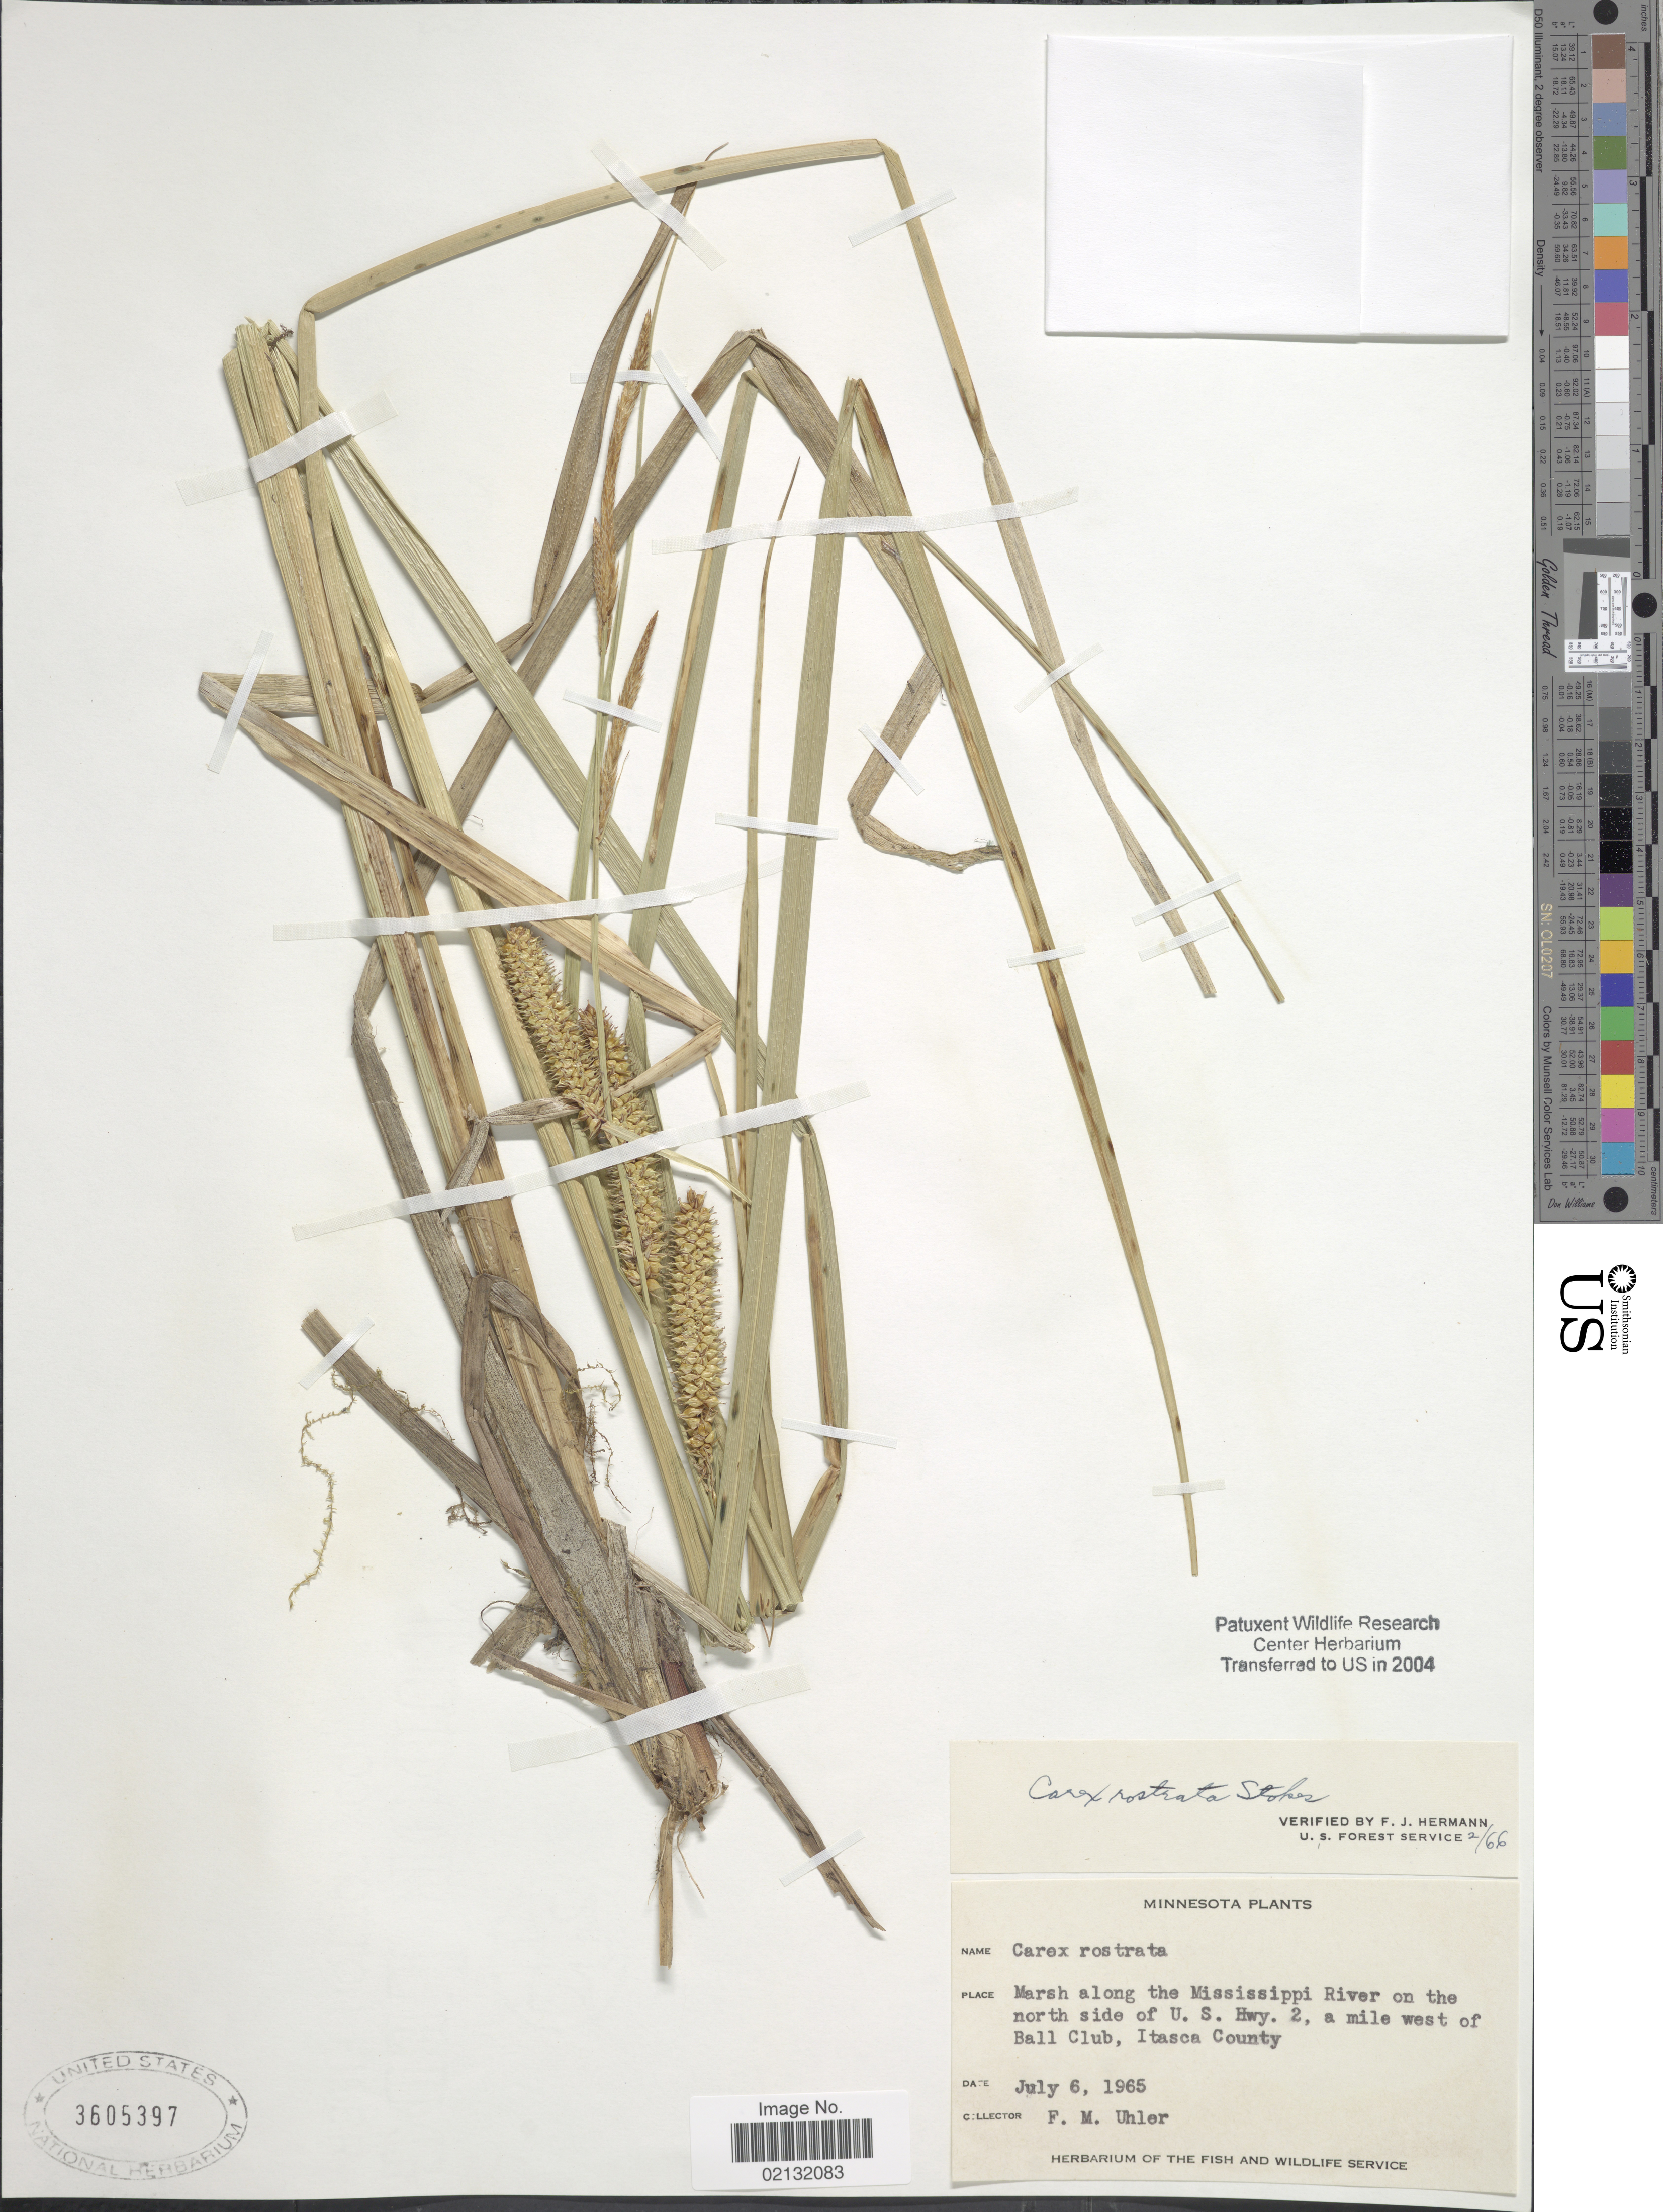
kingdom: Plantae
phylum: Tracheophyta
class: Liliopsida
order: Poales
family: Cyperaceae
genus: Carex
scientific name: Carex rostrata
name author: Stokes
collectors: F. M. Uhler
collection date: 1965-07-06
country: United States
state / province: Minnesota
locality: Marsh along the Mississippi River on the north side of U.S. Hwy. 2 , a mile west of Ball Club, Itasca County.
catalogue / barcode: US 3605397